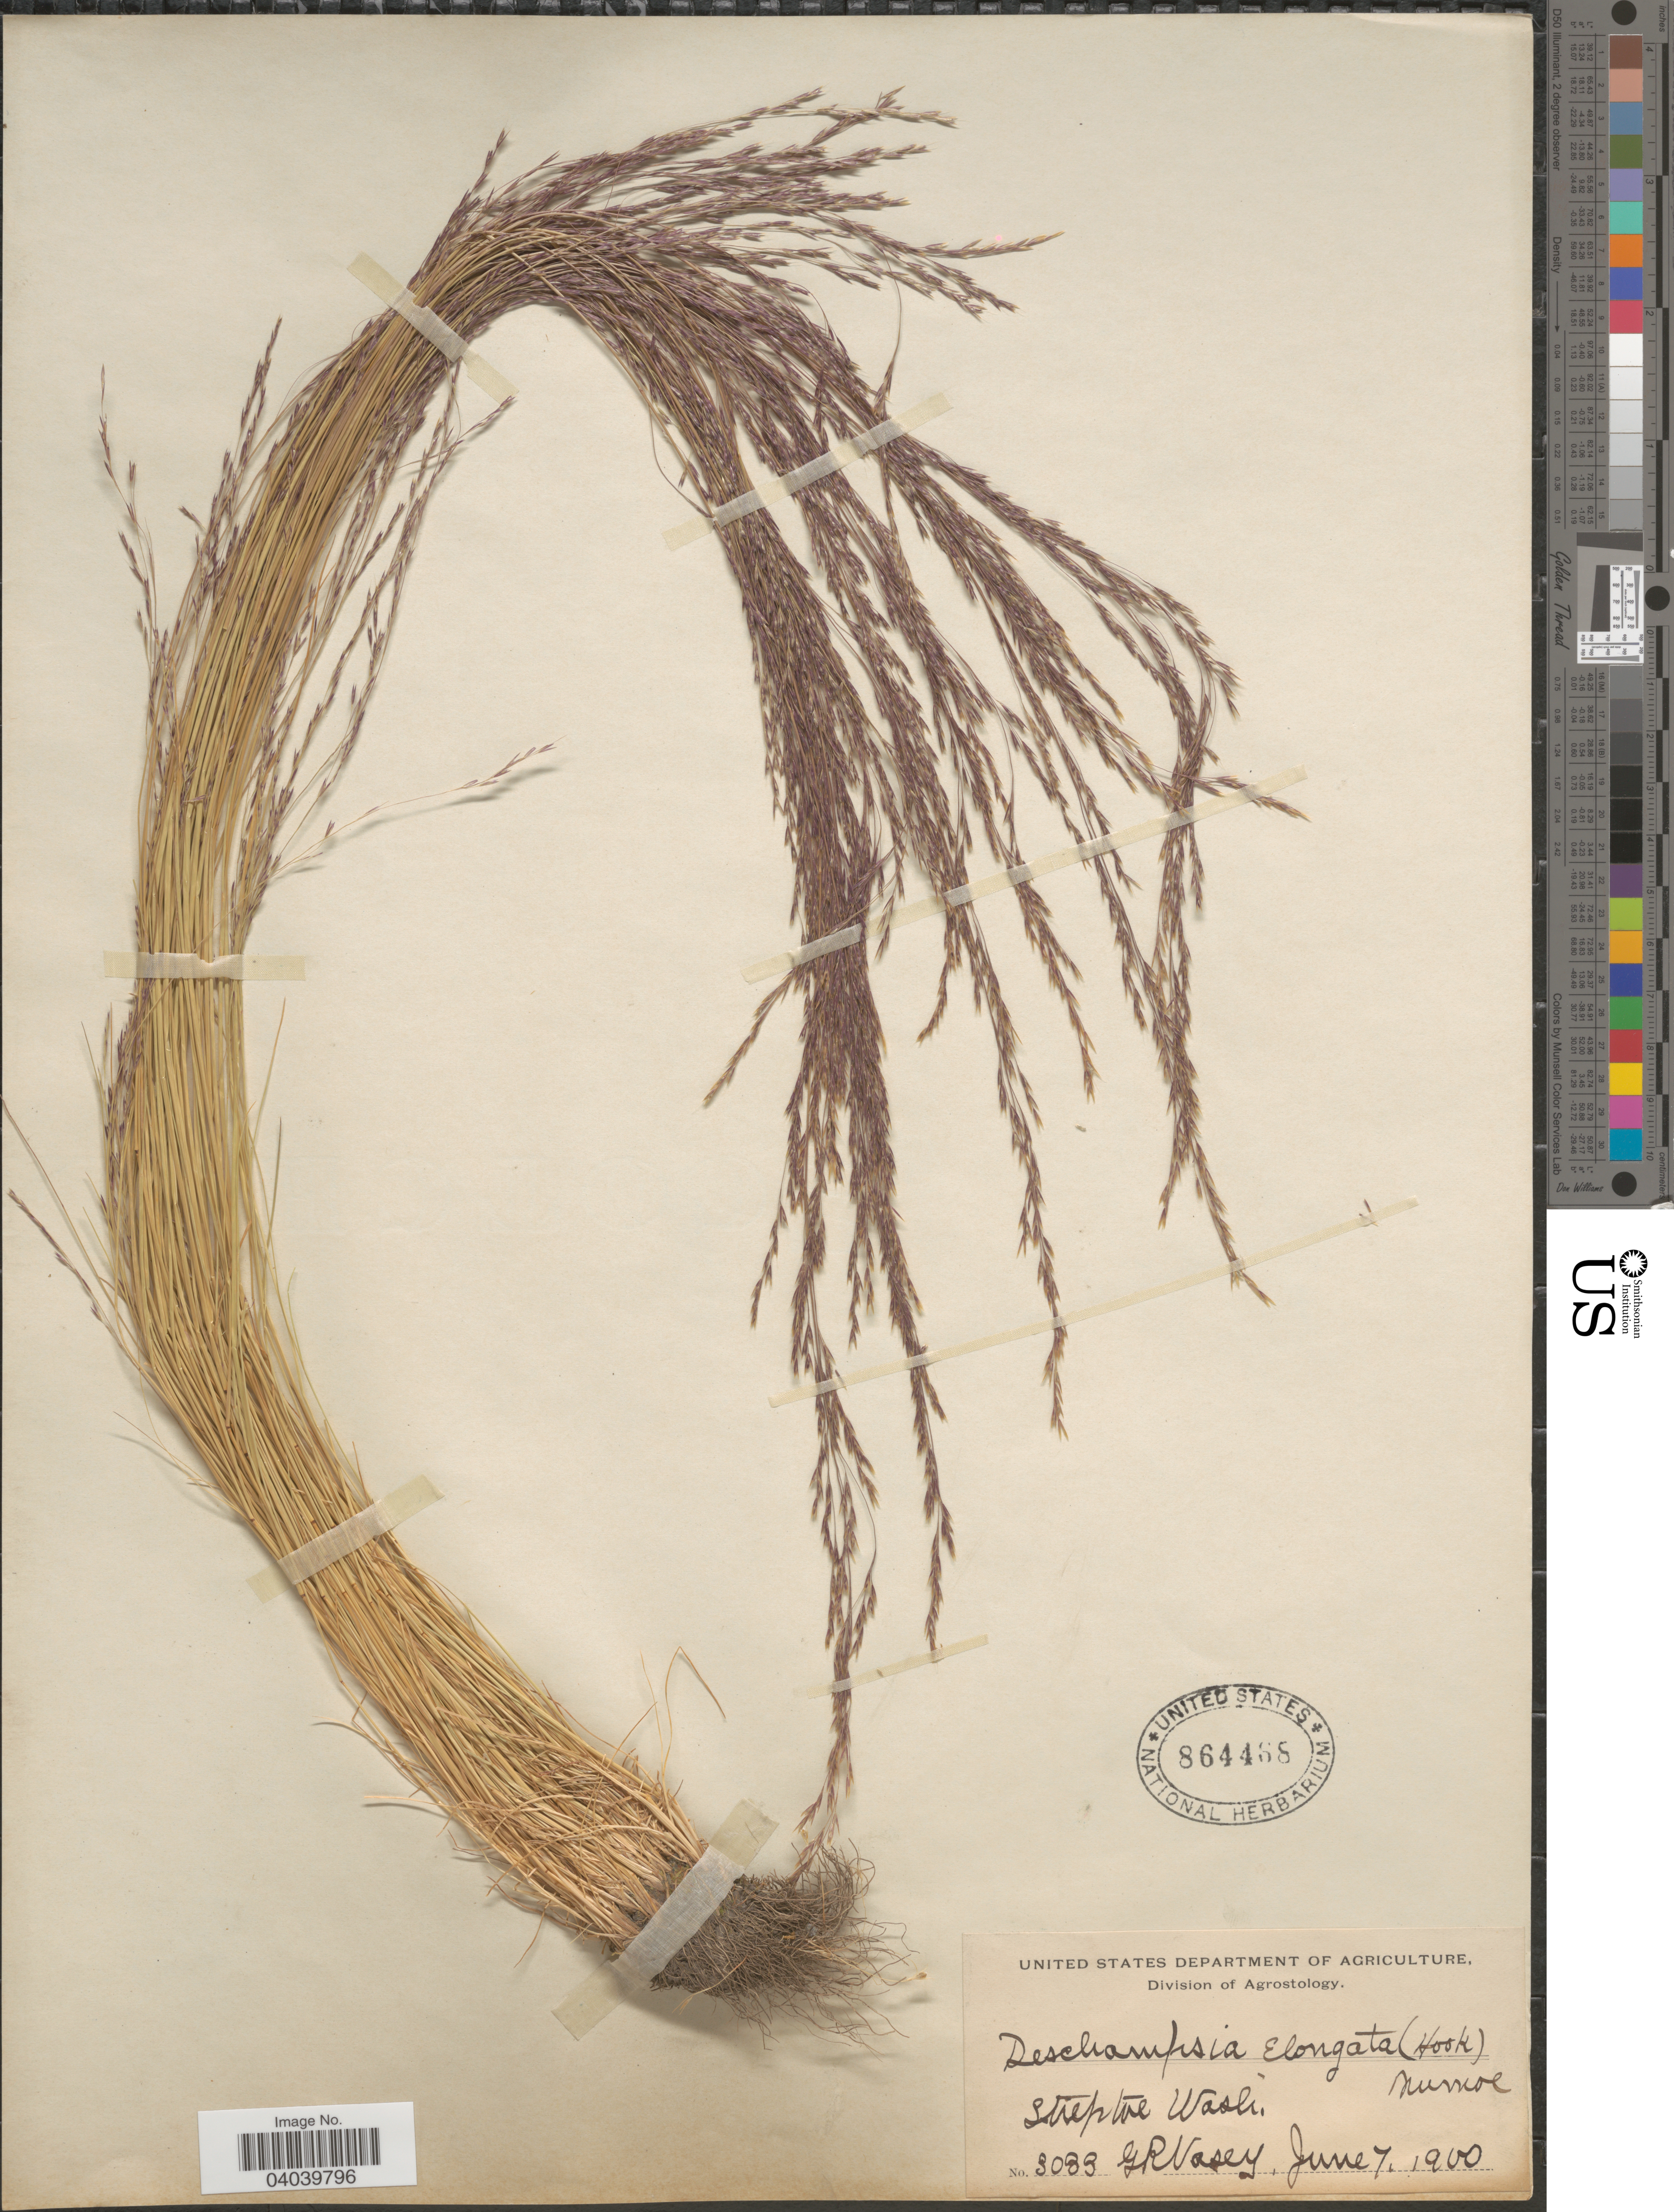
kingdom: Plantae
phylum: Tracheophyta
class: Liliopsida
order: Poales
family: Poaceae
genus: Deschampsia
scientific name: Deschampsia elongata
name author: (Hook.) Munro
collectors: G. R. Vasey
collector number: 3083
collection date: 1900-06-07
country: United States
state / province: Washington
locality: Steptoe.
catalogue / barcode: US 864468